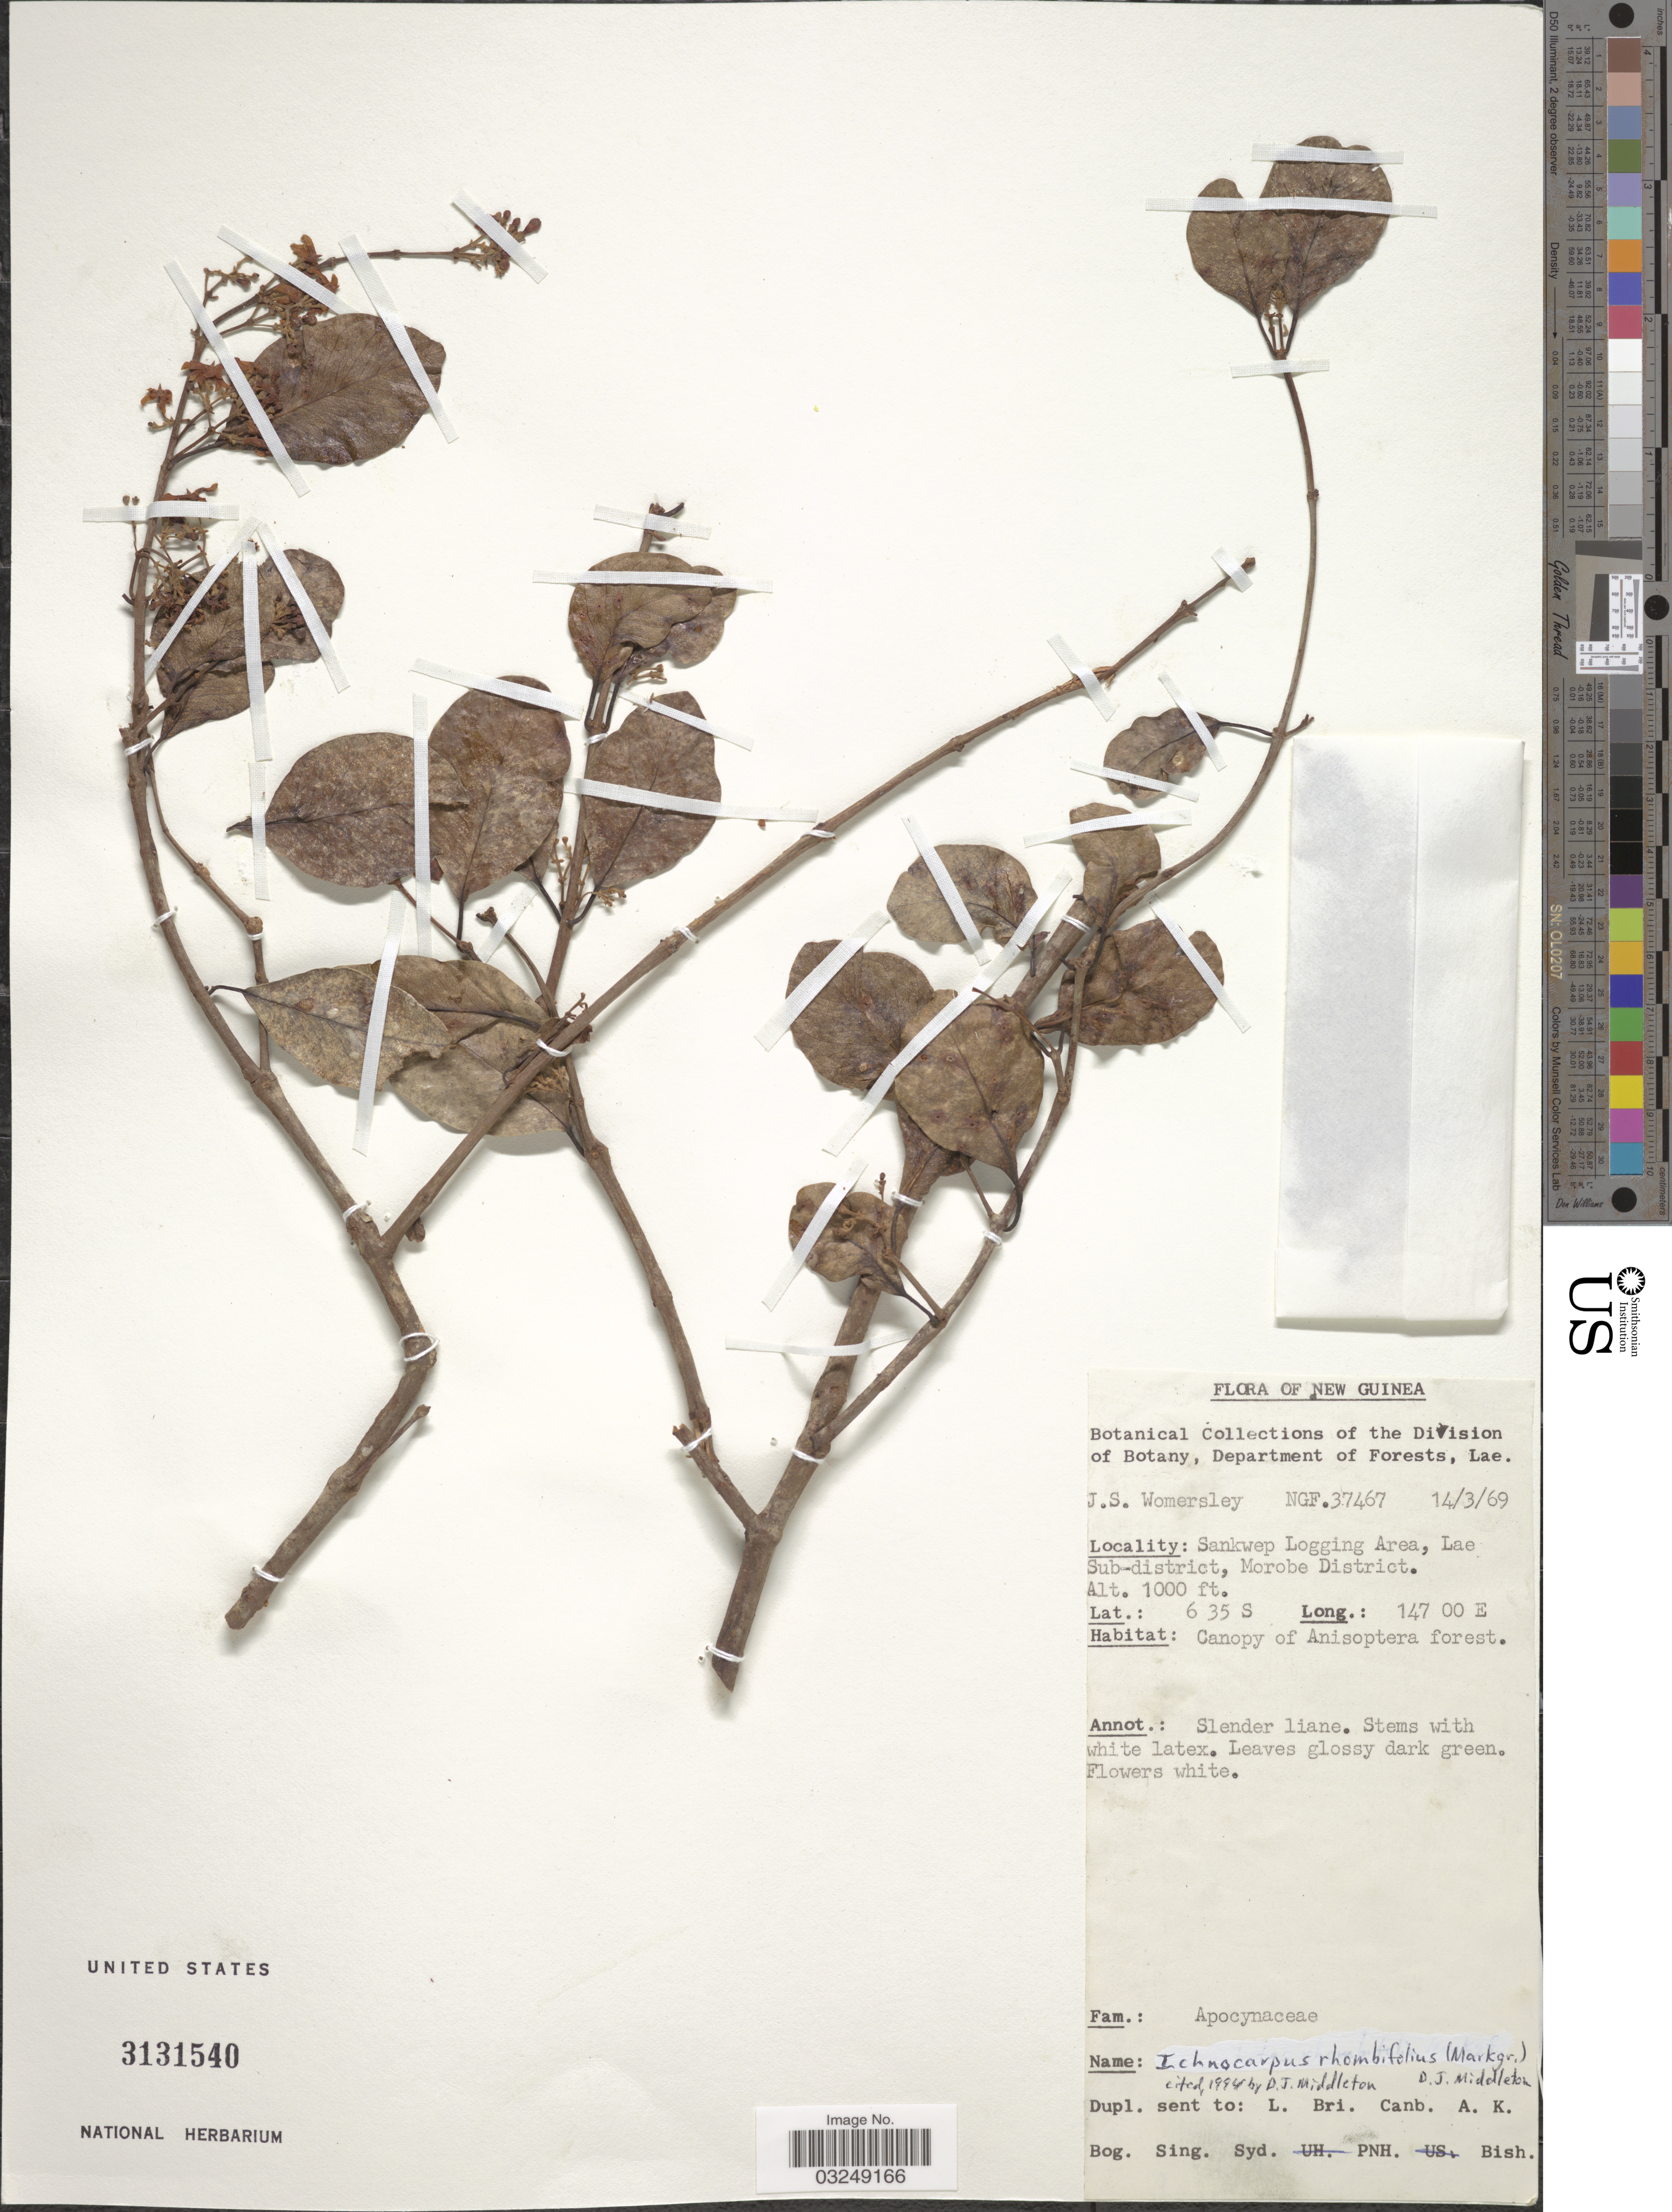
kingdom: Plantae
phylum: Tracheophyta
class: Magnoliopsida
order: Gentianales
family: Apocynaceae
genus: Ichnocarpus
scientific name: Ichnocarpus rhombifolius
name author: (Markgr.) D.J. Middleton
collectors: J. S. Womersley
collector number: NGF 37467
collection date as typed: Transcribed d/m/y: 14/3/69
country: Papua New Guinea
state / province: Morobe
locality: New Guinea. Sankwep Logging Area, Lae Sub-district, Morobe District.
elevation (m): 305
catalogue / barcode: US 3131540